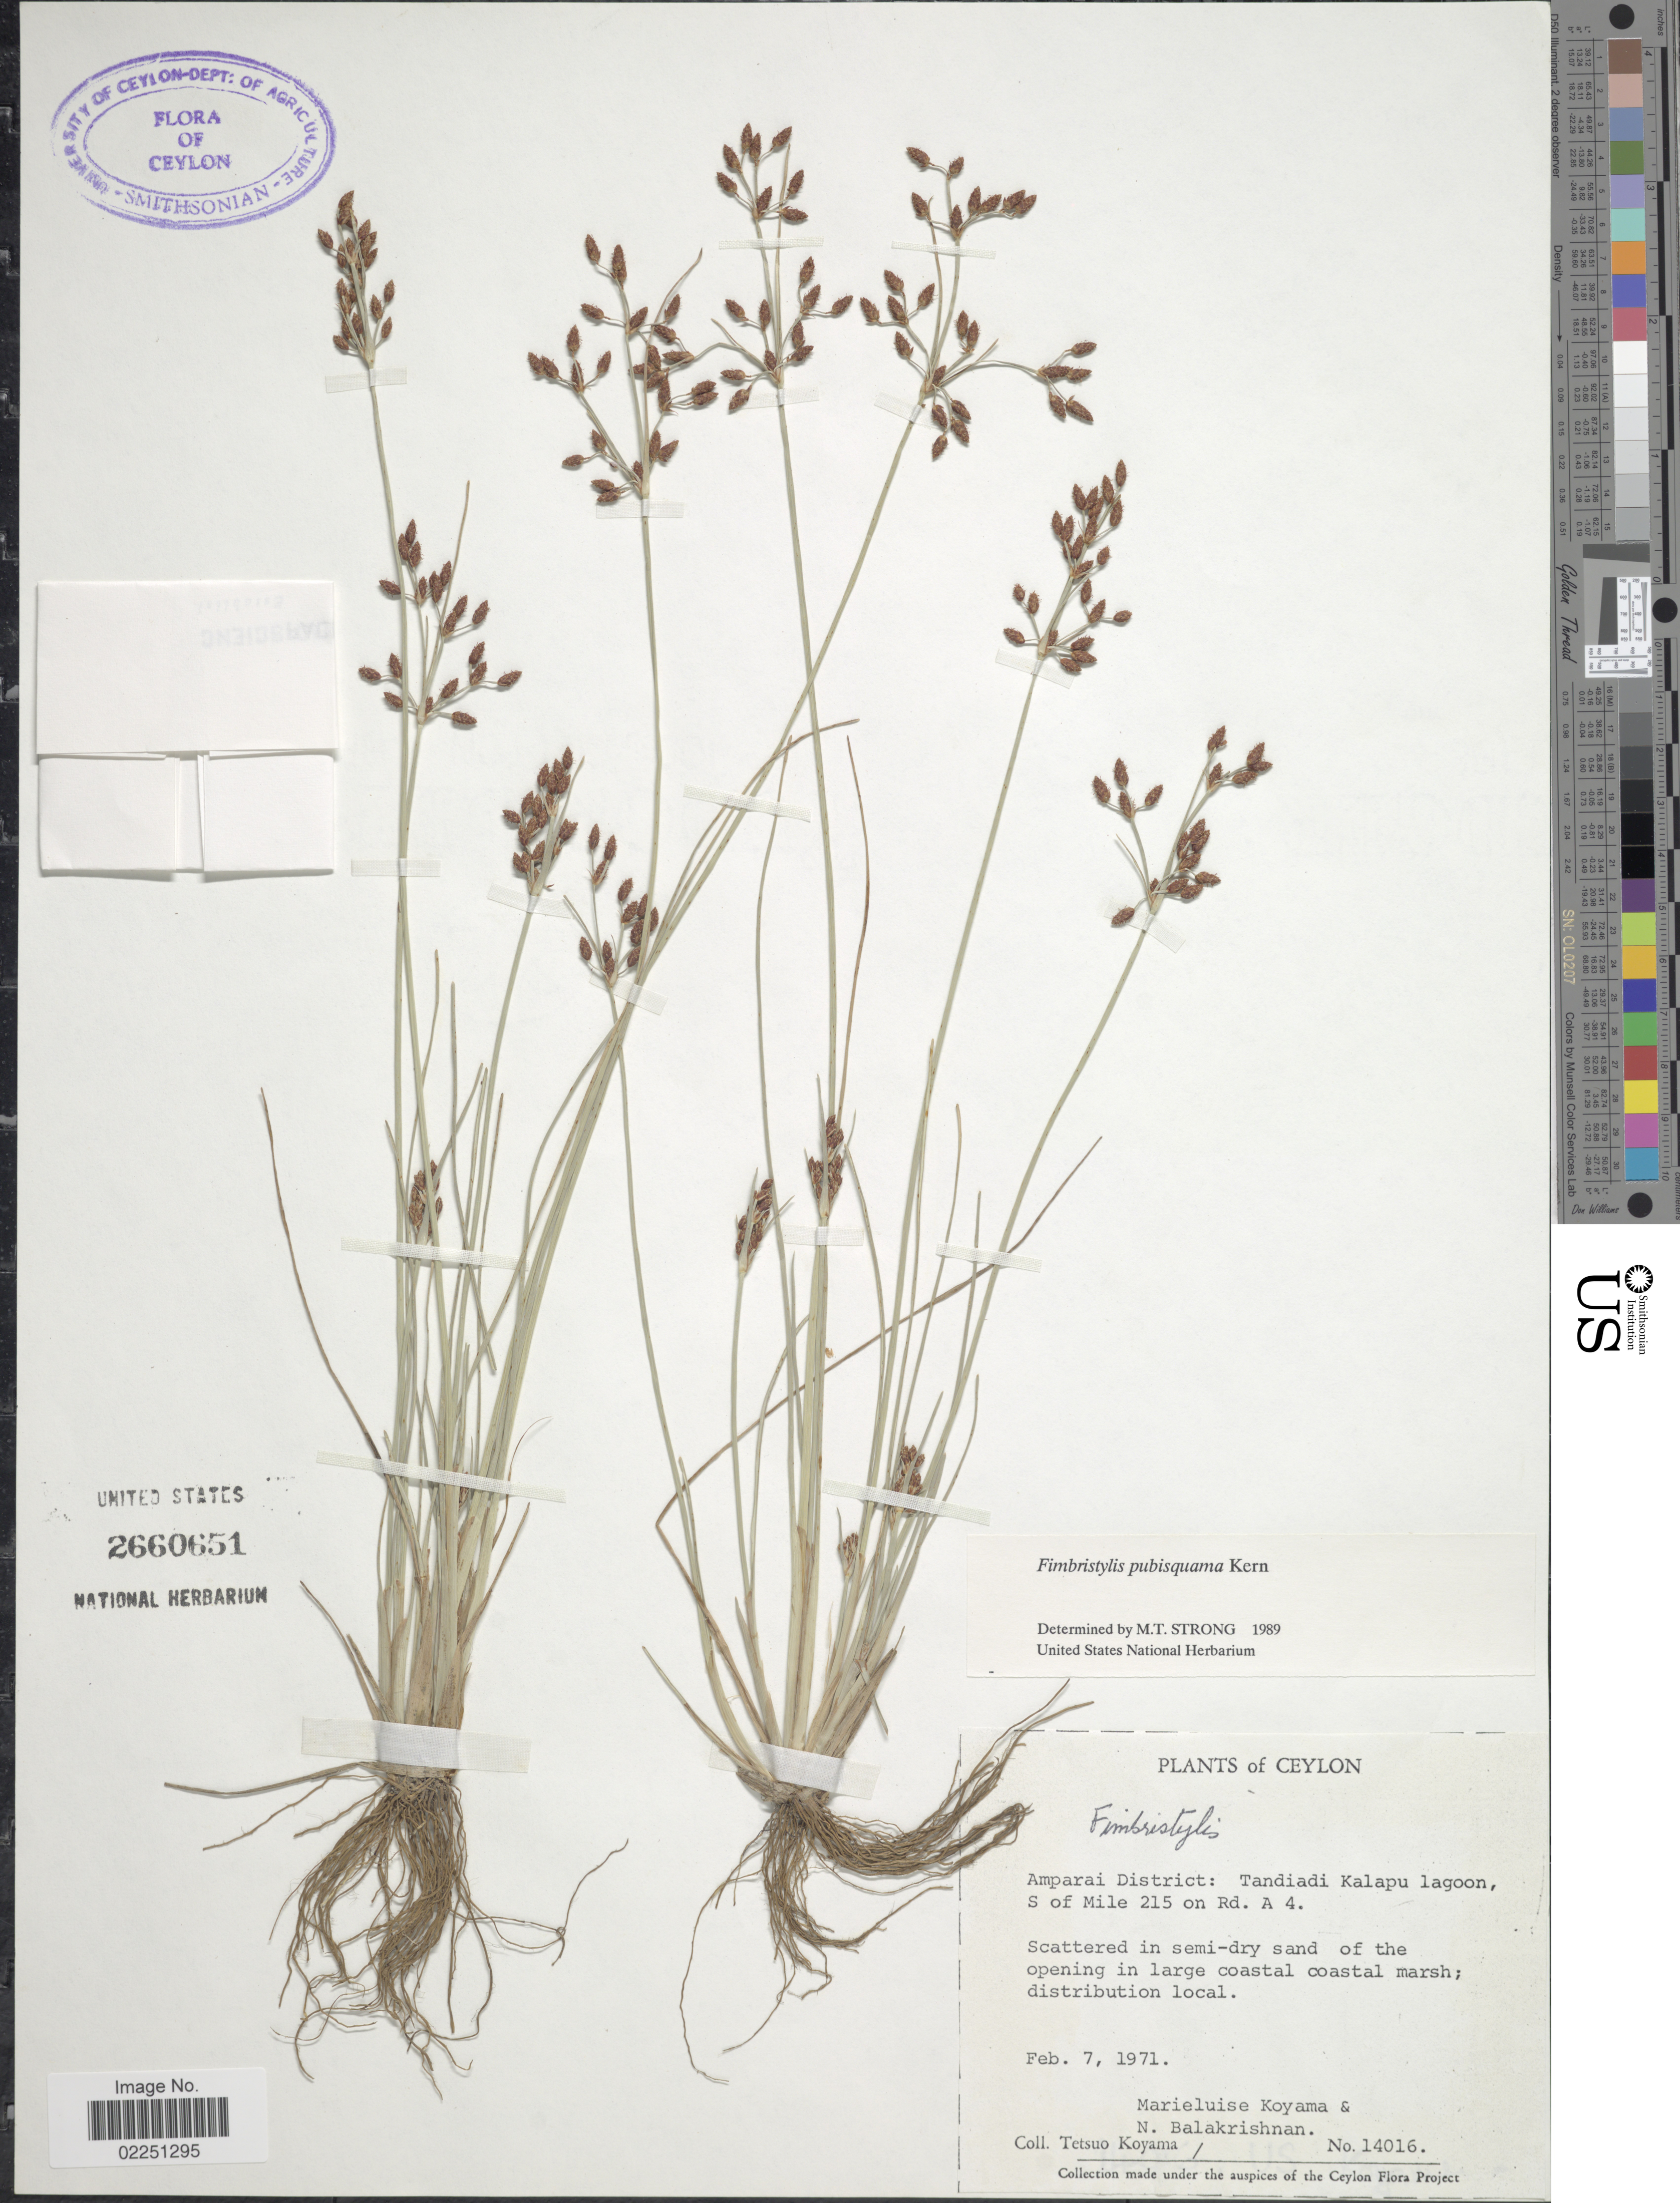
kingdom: Plantae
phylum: Tracheophyta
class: Liliopsida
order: Poales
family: Cyperaceae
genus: Fimbristylis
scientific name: Fimbristylis pubisquama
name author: J. Kern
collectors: T. Koyama, M. Koyama & N. Balakrishnan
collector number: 14016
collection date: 1971-02-07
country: Sri Lanka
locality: Ceylon. Amparai District: Tandiadi Kalapu lagoon, S of Mile 215 on Rd. A 4.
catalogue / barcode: US 2660651